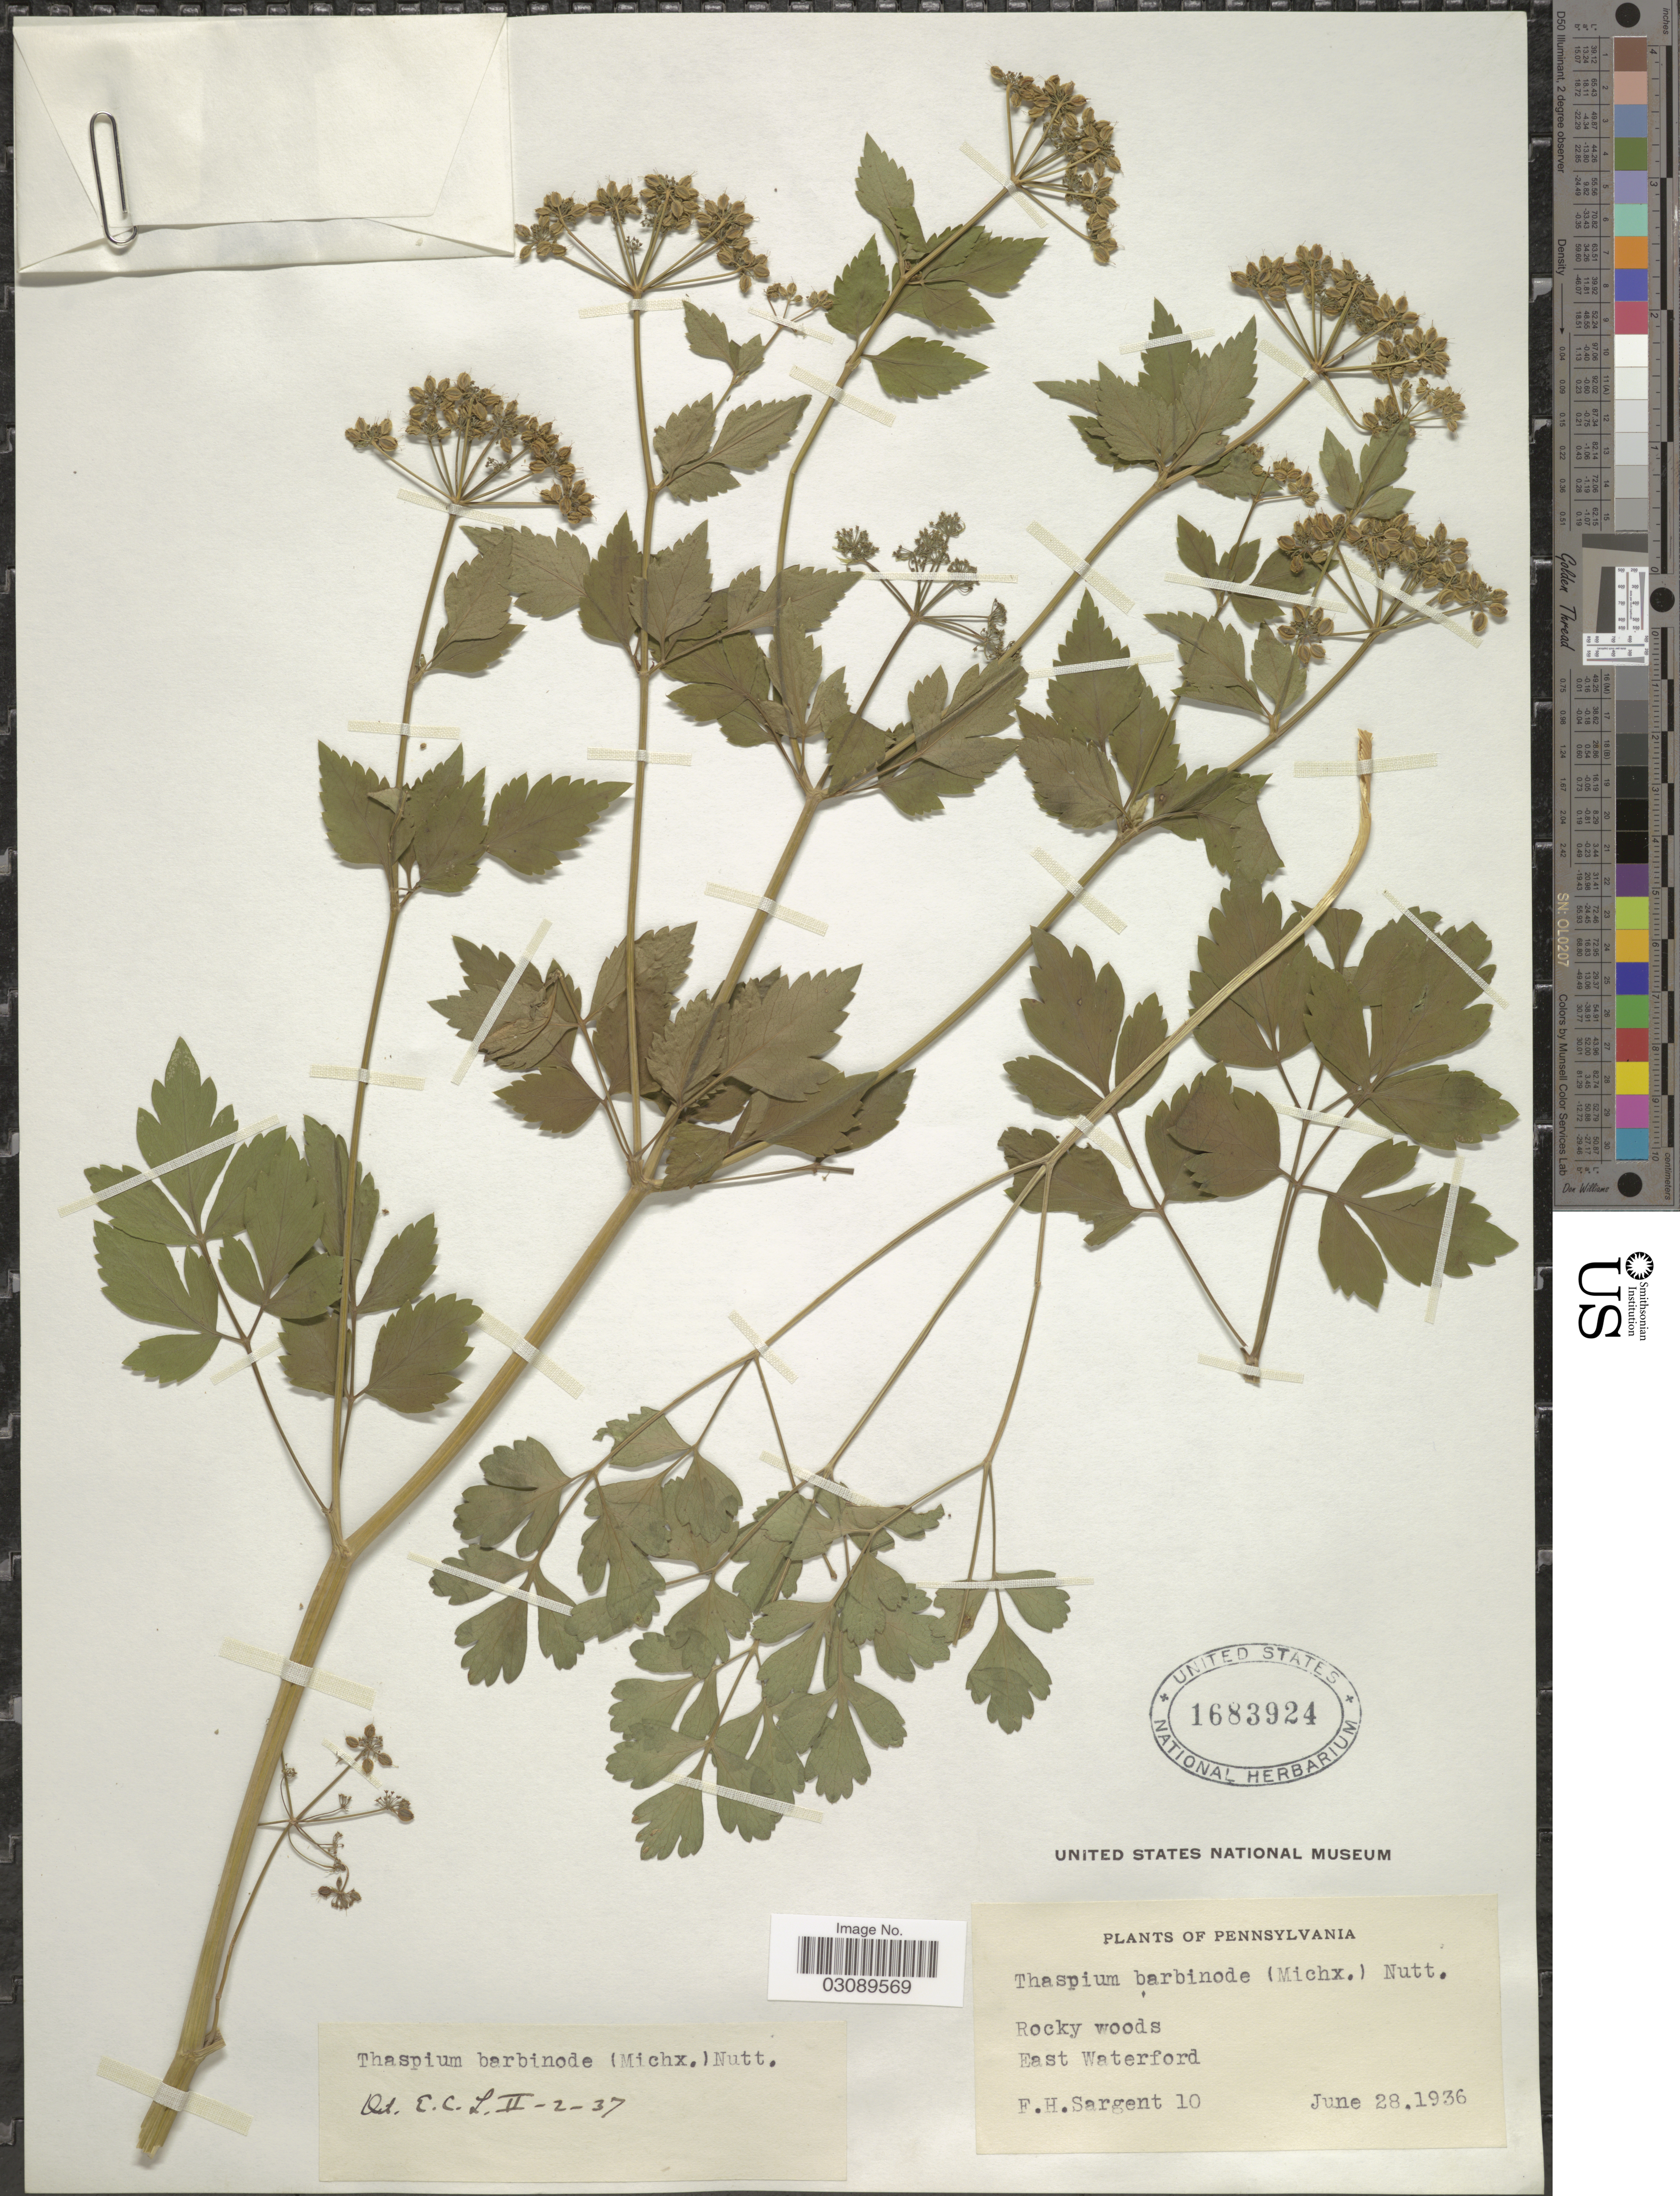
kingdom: Plantae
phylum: Tracheophyta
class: Magnoliopsida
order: Apiales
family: Apiaceae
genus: Thaspium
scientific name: Thaspium barbinode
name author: (Michx.) Nutt.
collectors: F. H. Sargent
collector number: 10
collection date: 1936-06-28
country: United States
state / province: Pennsylvania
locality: East Waterford.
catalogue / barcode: US 1683924